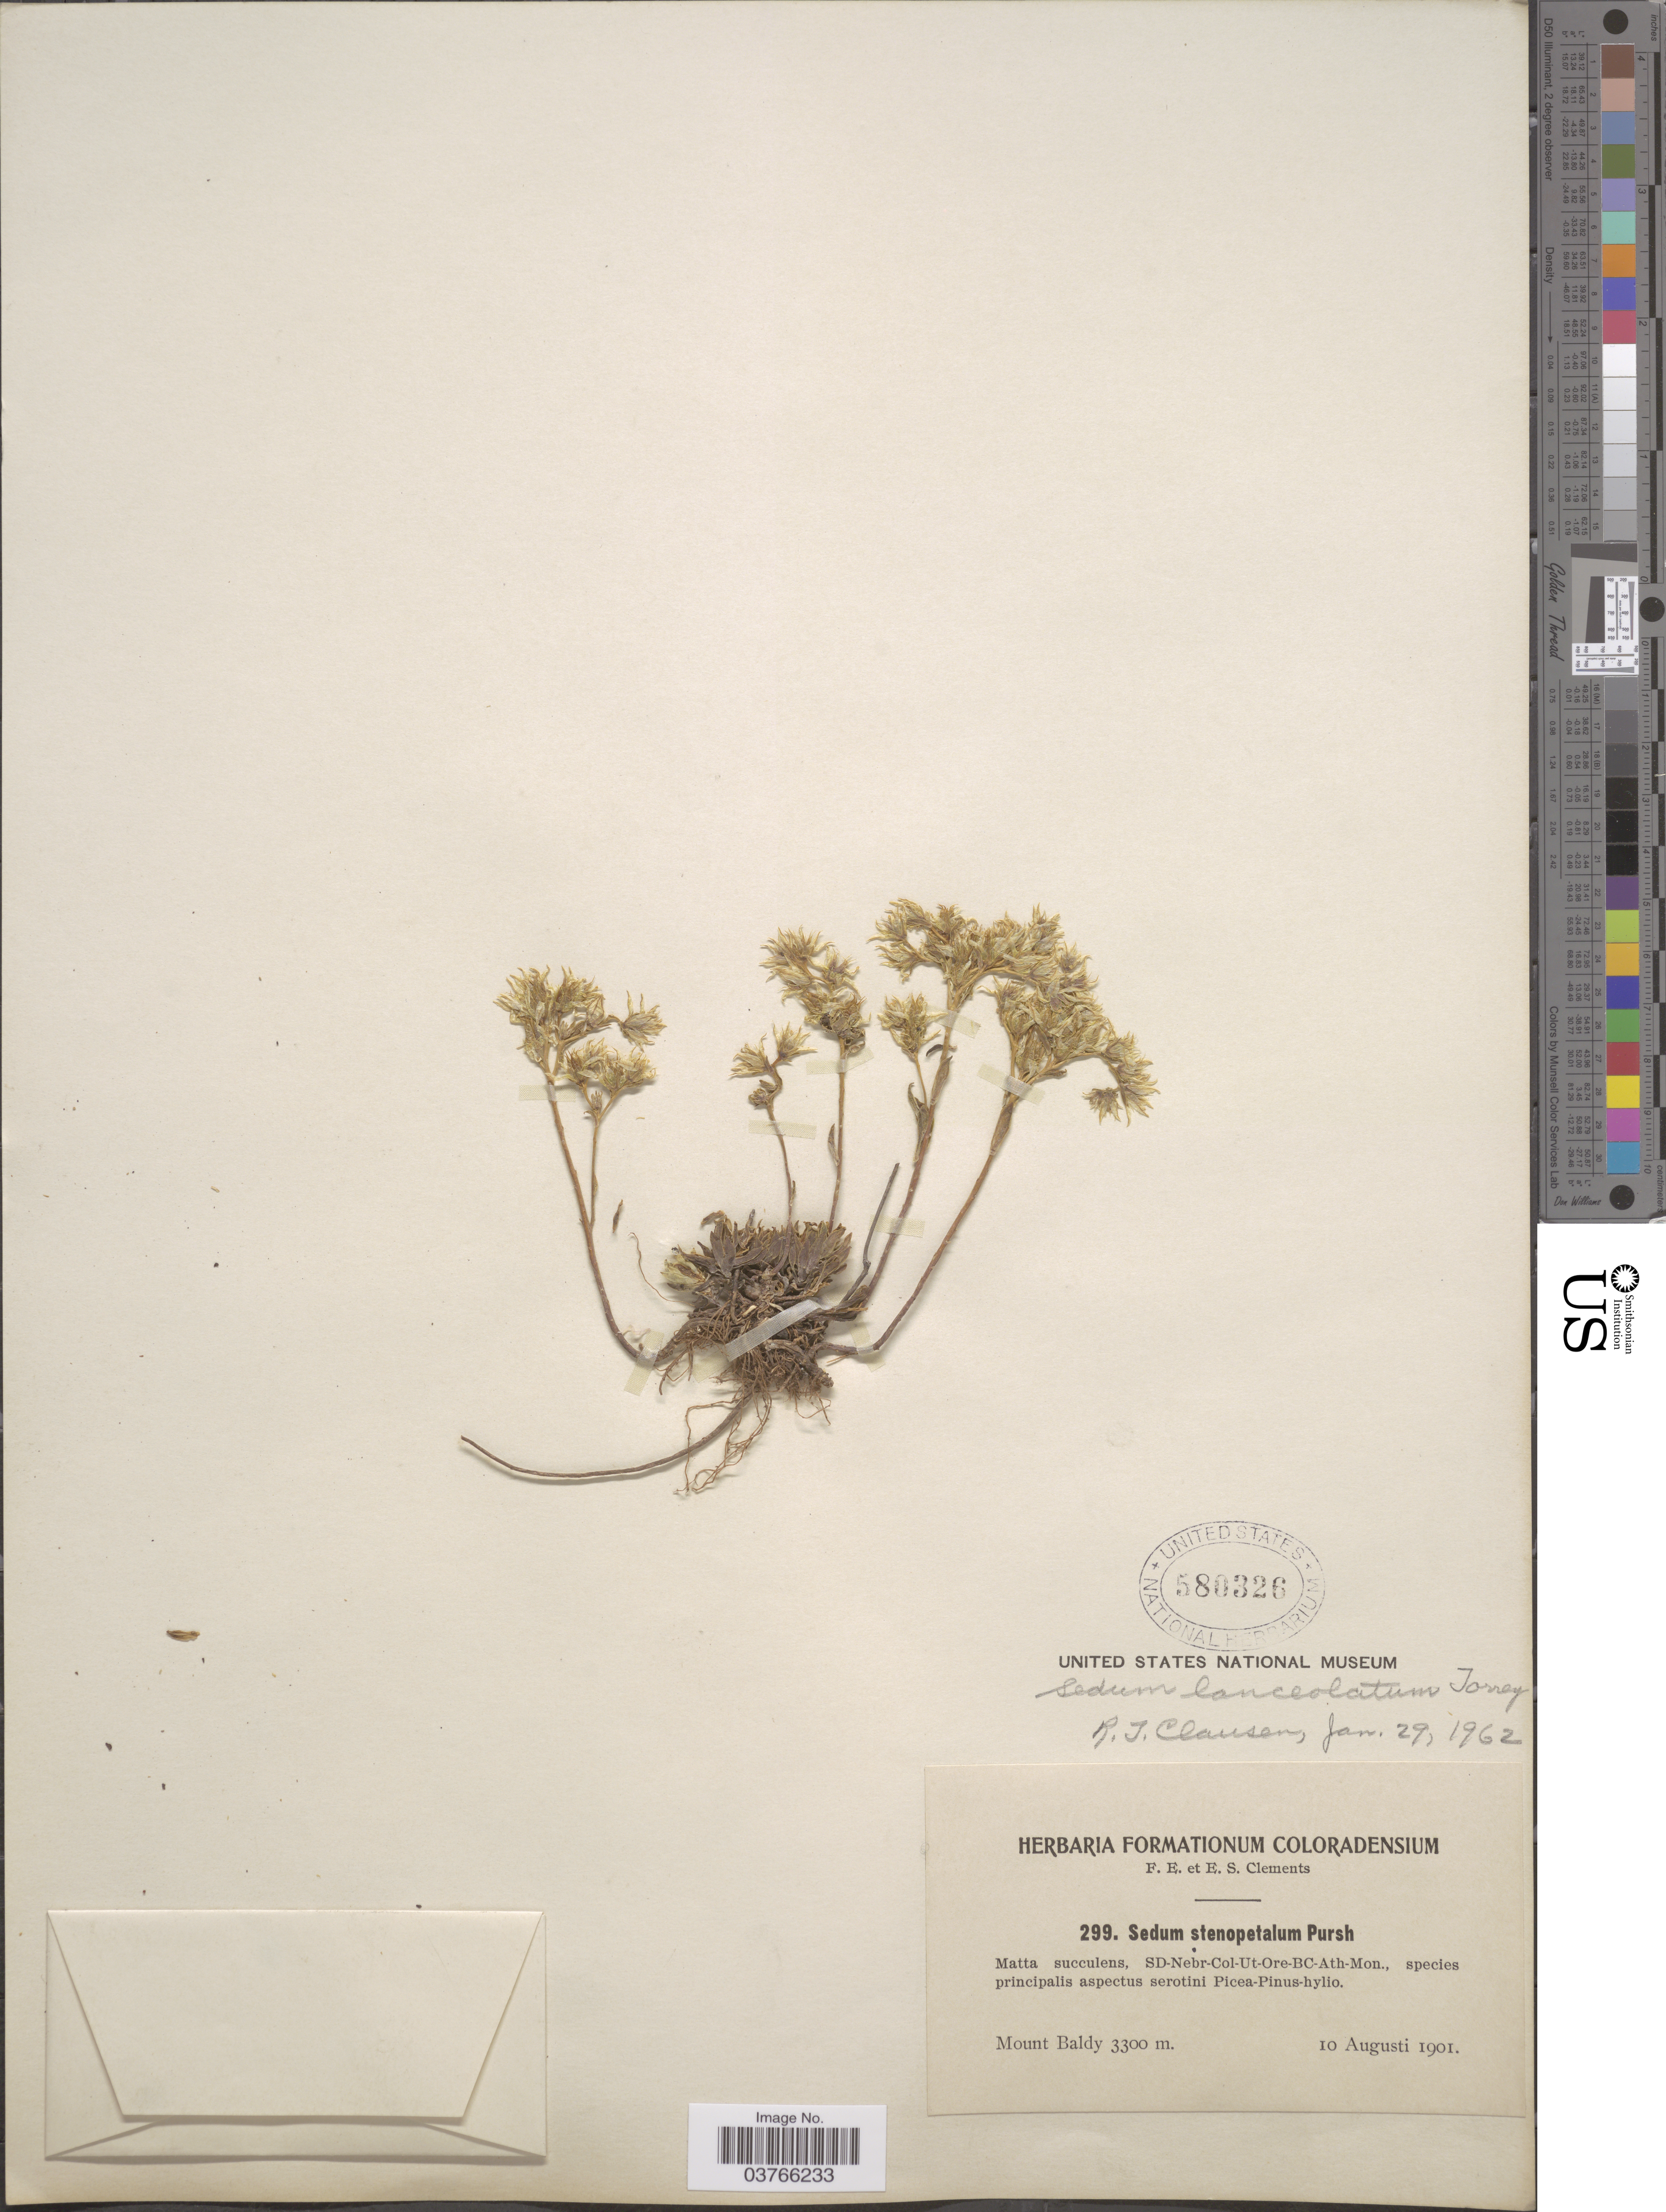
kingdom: Plantae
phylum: Tracheophyta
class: Magnoliopsida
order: Saxifragales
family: Crassulaceae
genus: Sedum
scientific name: Sedum lanceolatum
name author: Torr.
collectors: F. E. Clements & E. S. Clements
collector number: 299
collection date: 1901-08-10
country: United States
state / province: Colorado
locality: Mount Baldy.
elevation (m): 3300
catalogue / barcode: US 580326